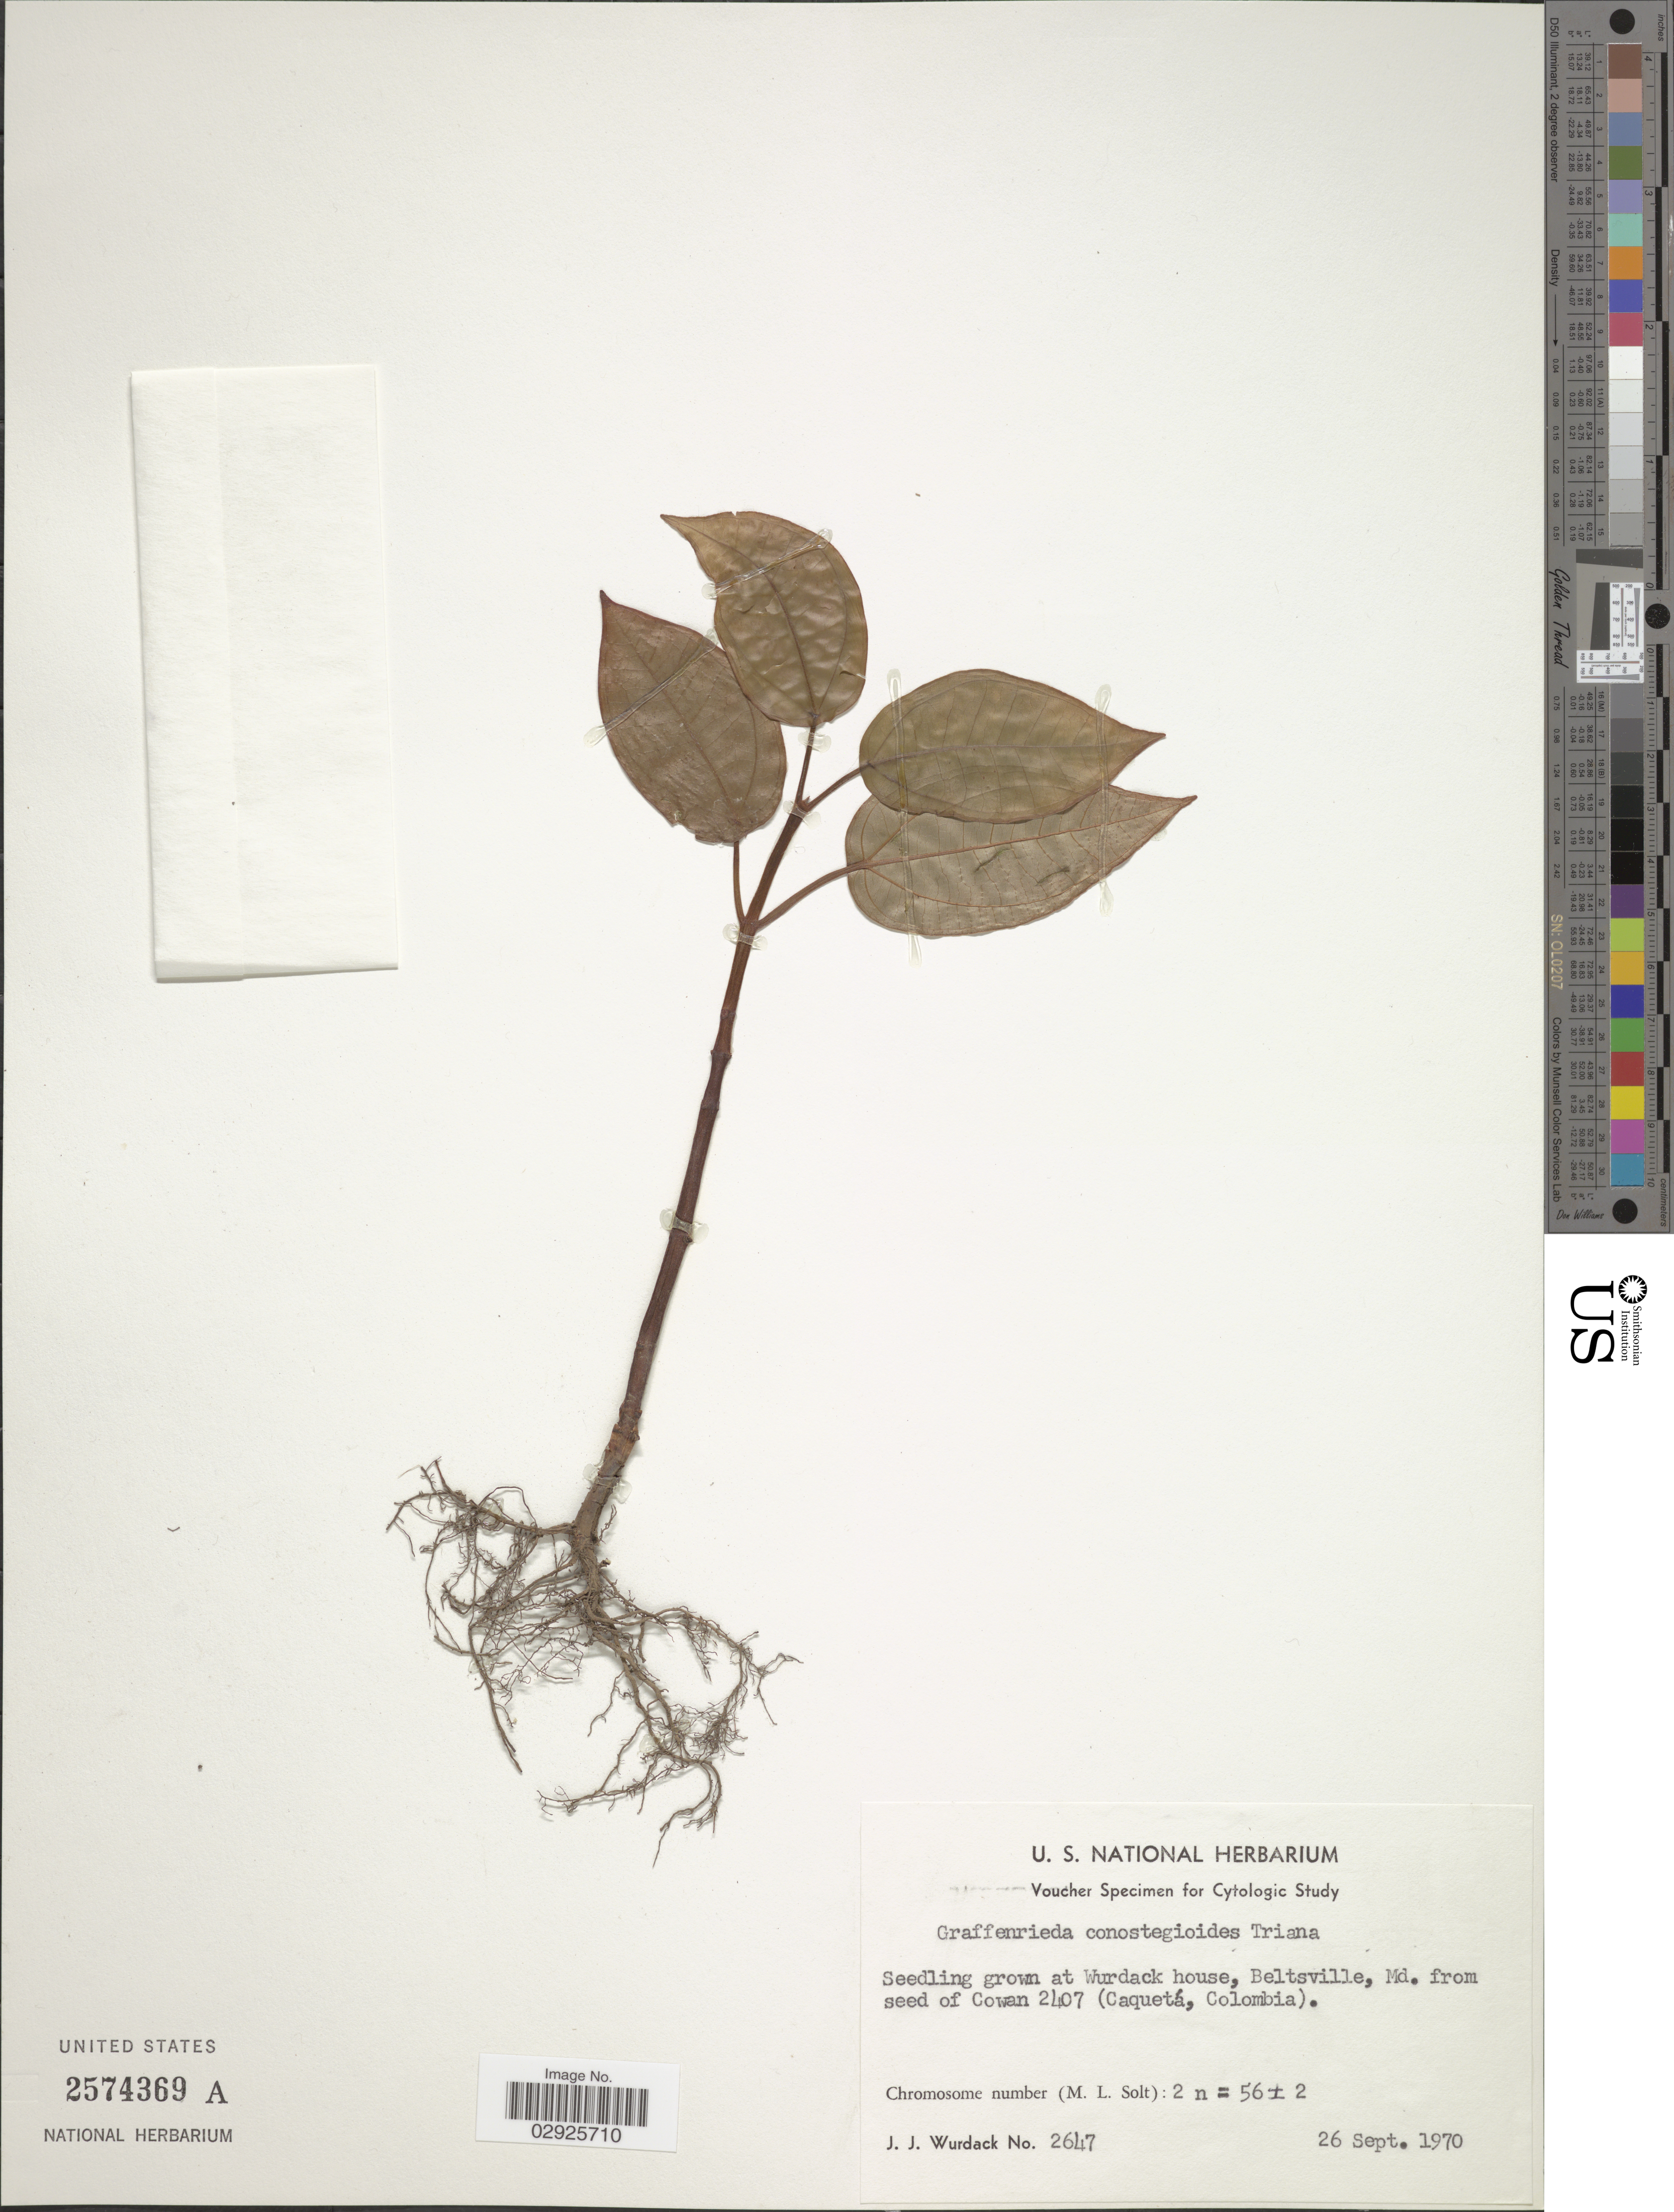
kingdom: Plantae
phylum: Tracheophyta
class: Magnoliopsida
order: Myrtales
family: Melastomataceae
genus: Graffenrieda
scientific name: Graffenrieda conostegioides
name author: Triana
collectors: J. J. Wurdack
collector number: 2647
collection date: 1970-09-26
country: United States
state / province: Maryland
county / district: Prince George's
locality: Wurdack house, Beltsville, Md.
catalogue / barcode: US 2574369A